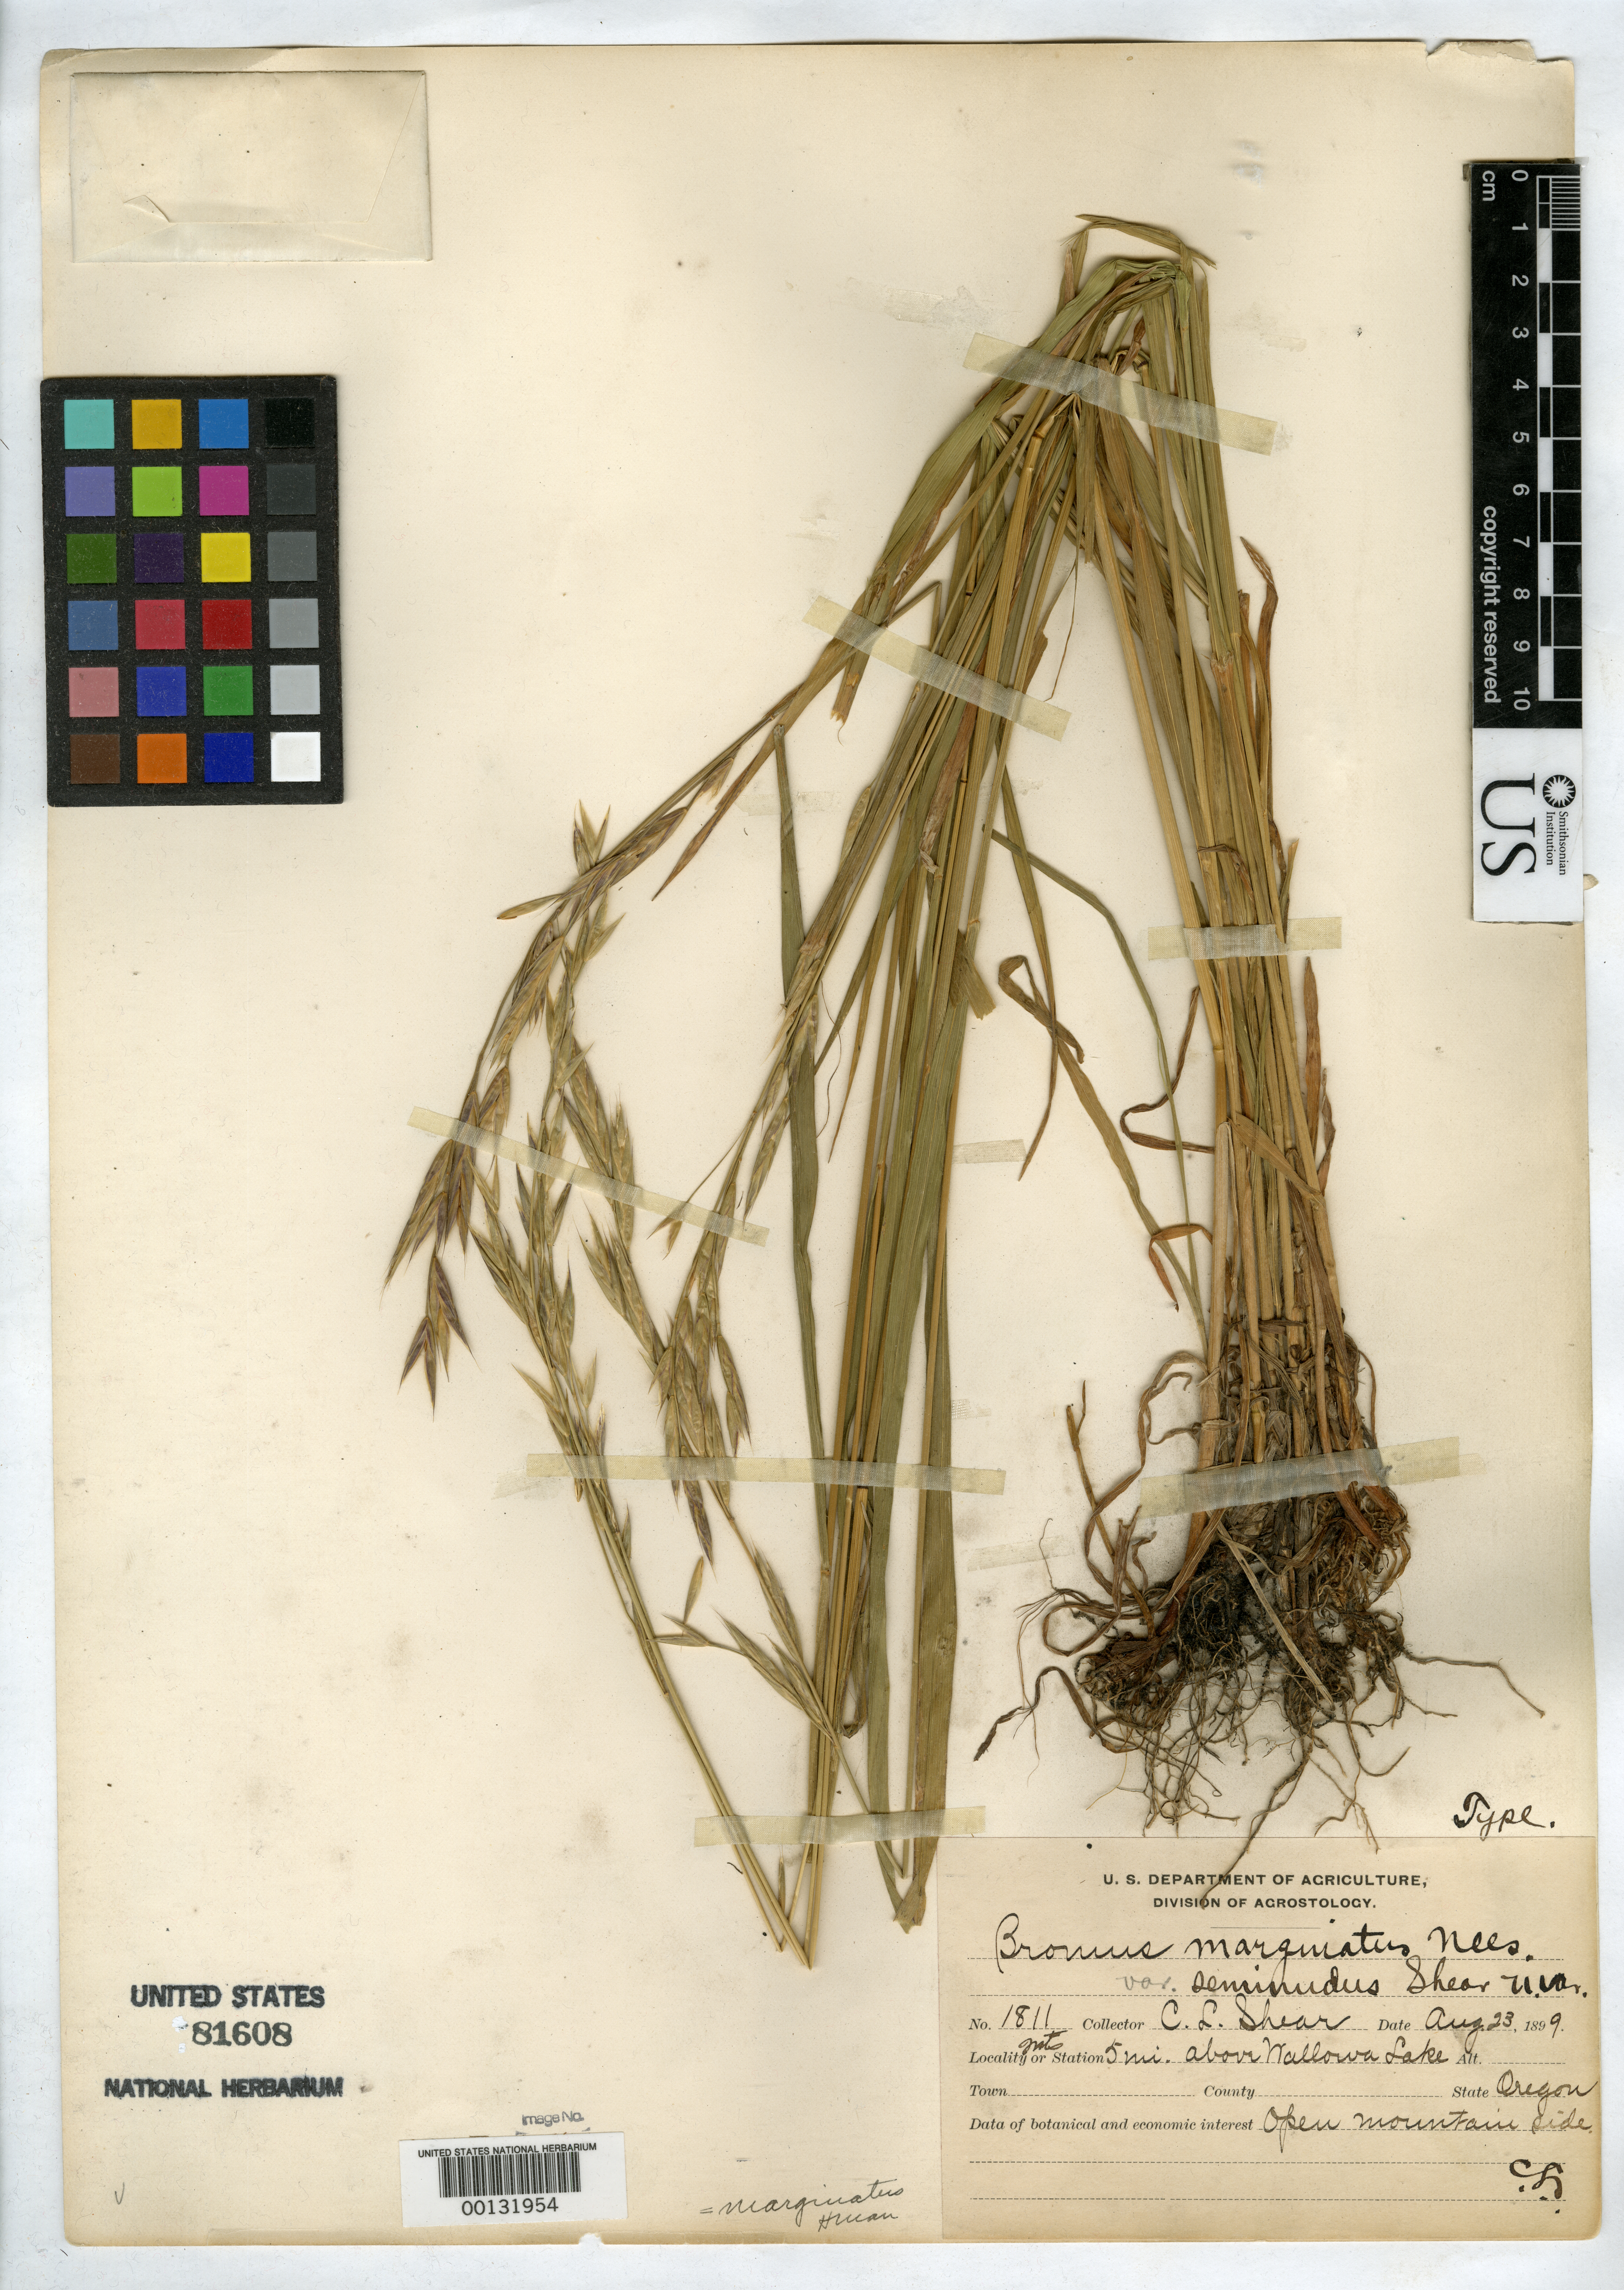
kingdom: Plantae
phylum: Tracheophyta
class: Liliopsida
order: Poales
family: Poaceae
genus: Bromus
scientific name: Bromus marginatus var. seminudus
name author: Shear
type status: Holotype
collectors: C. L. Shear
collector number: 1811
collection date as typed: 23 Aug 1899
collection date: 1899-08-23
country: United States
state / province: Oregon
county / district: Wallowa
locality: Mountain side 5 km above Wallowa Lake.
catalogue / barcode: US 81608